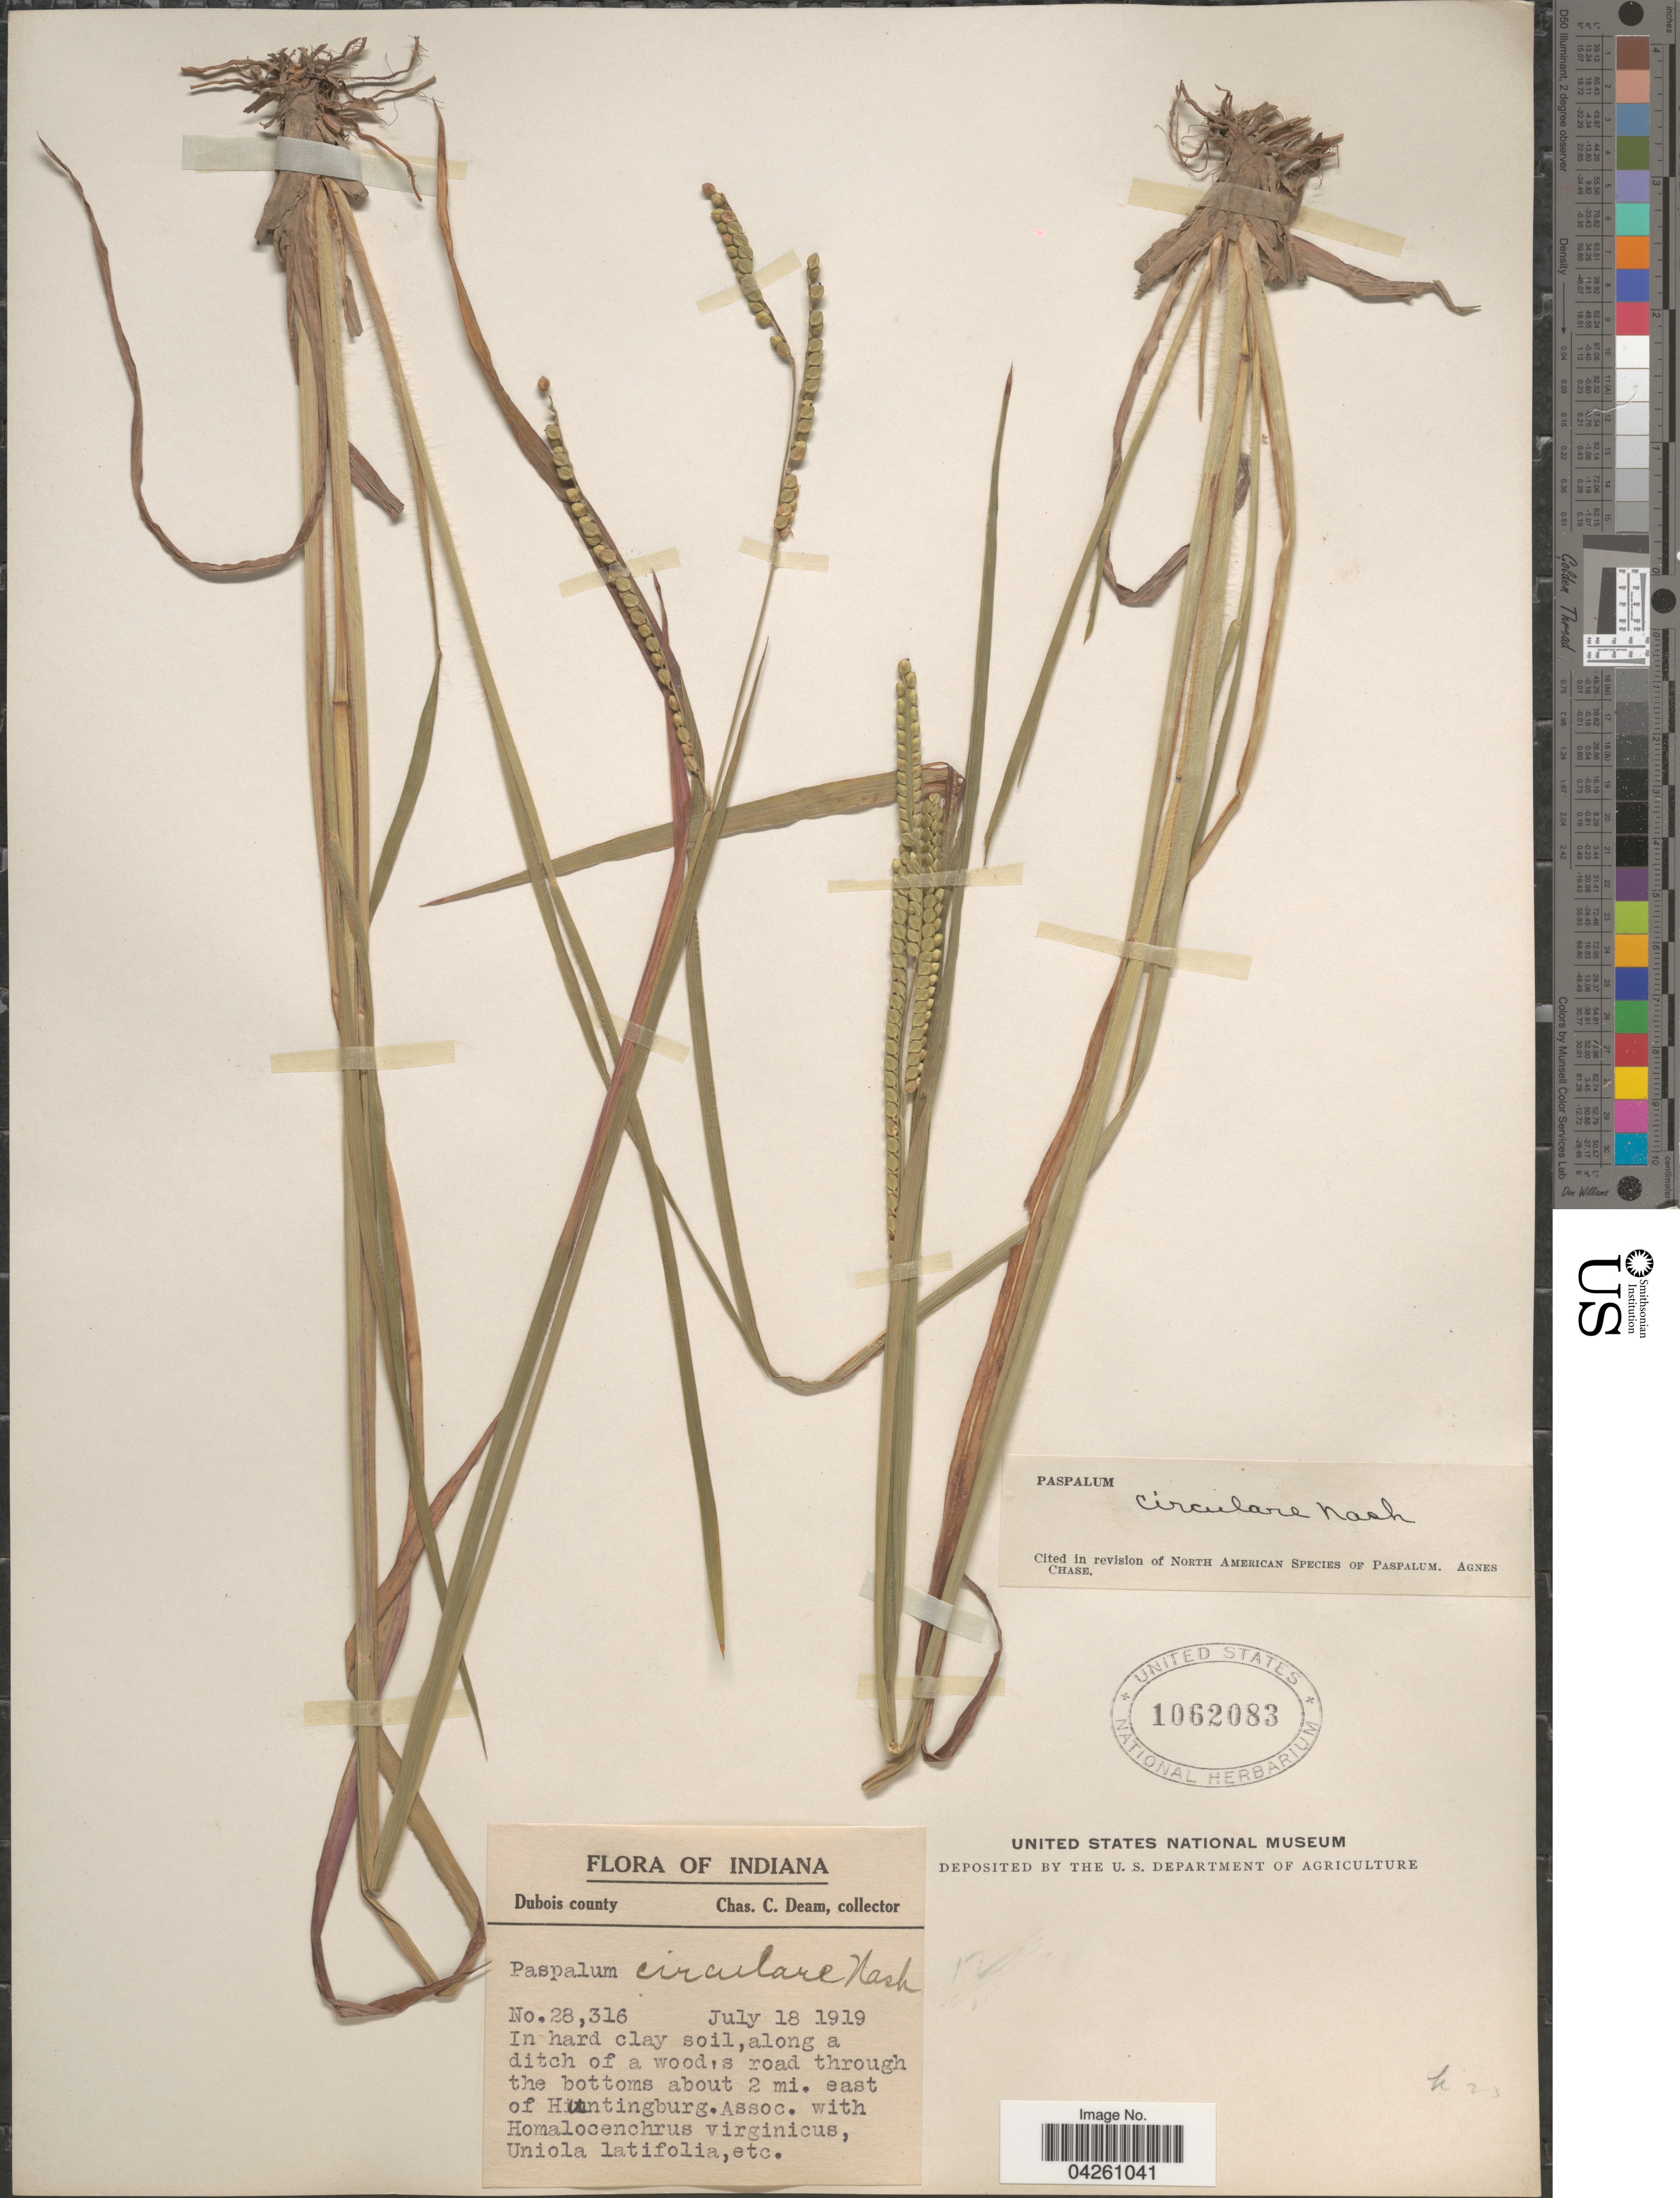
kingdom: Plantae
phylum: Tracheophyta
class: Liliopsida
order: Poales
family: Poaceae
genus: Paspalum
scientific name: Paspalum circulare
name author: Nash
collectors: C. C. Deam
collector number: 28316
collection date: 1919-07-19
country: United States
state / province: Indiana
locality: Dubois county. In a hard clay soil, along a ditch of a wood,s road through the bottons about 2 mi. east of Huntingburg.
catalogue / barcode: US 1062083